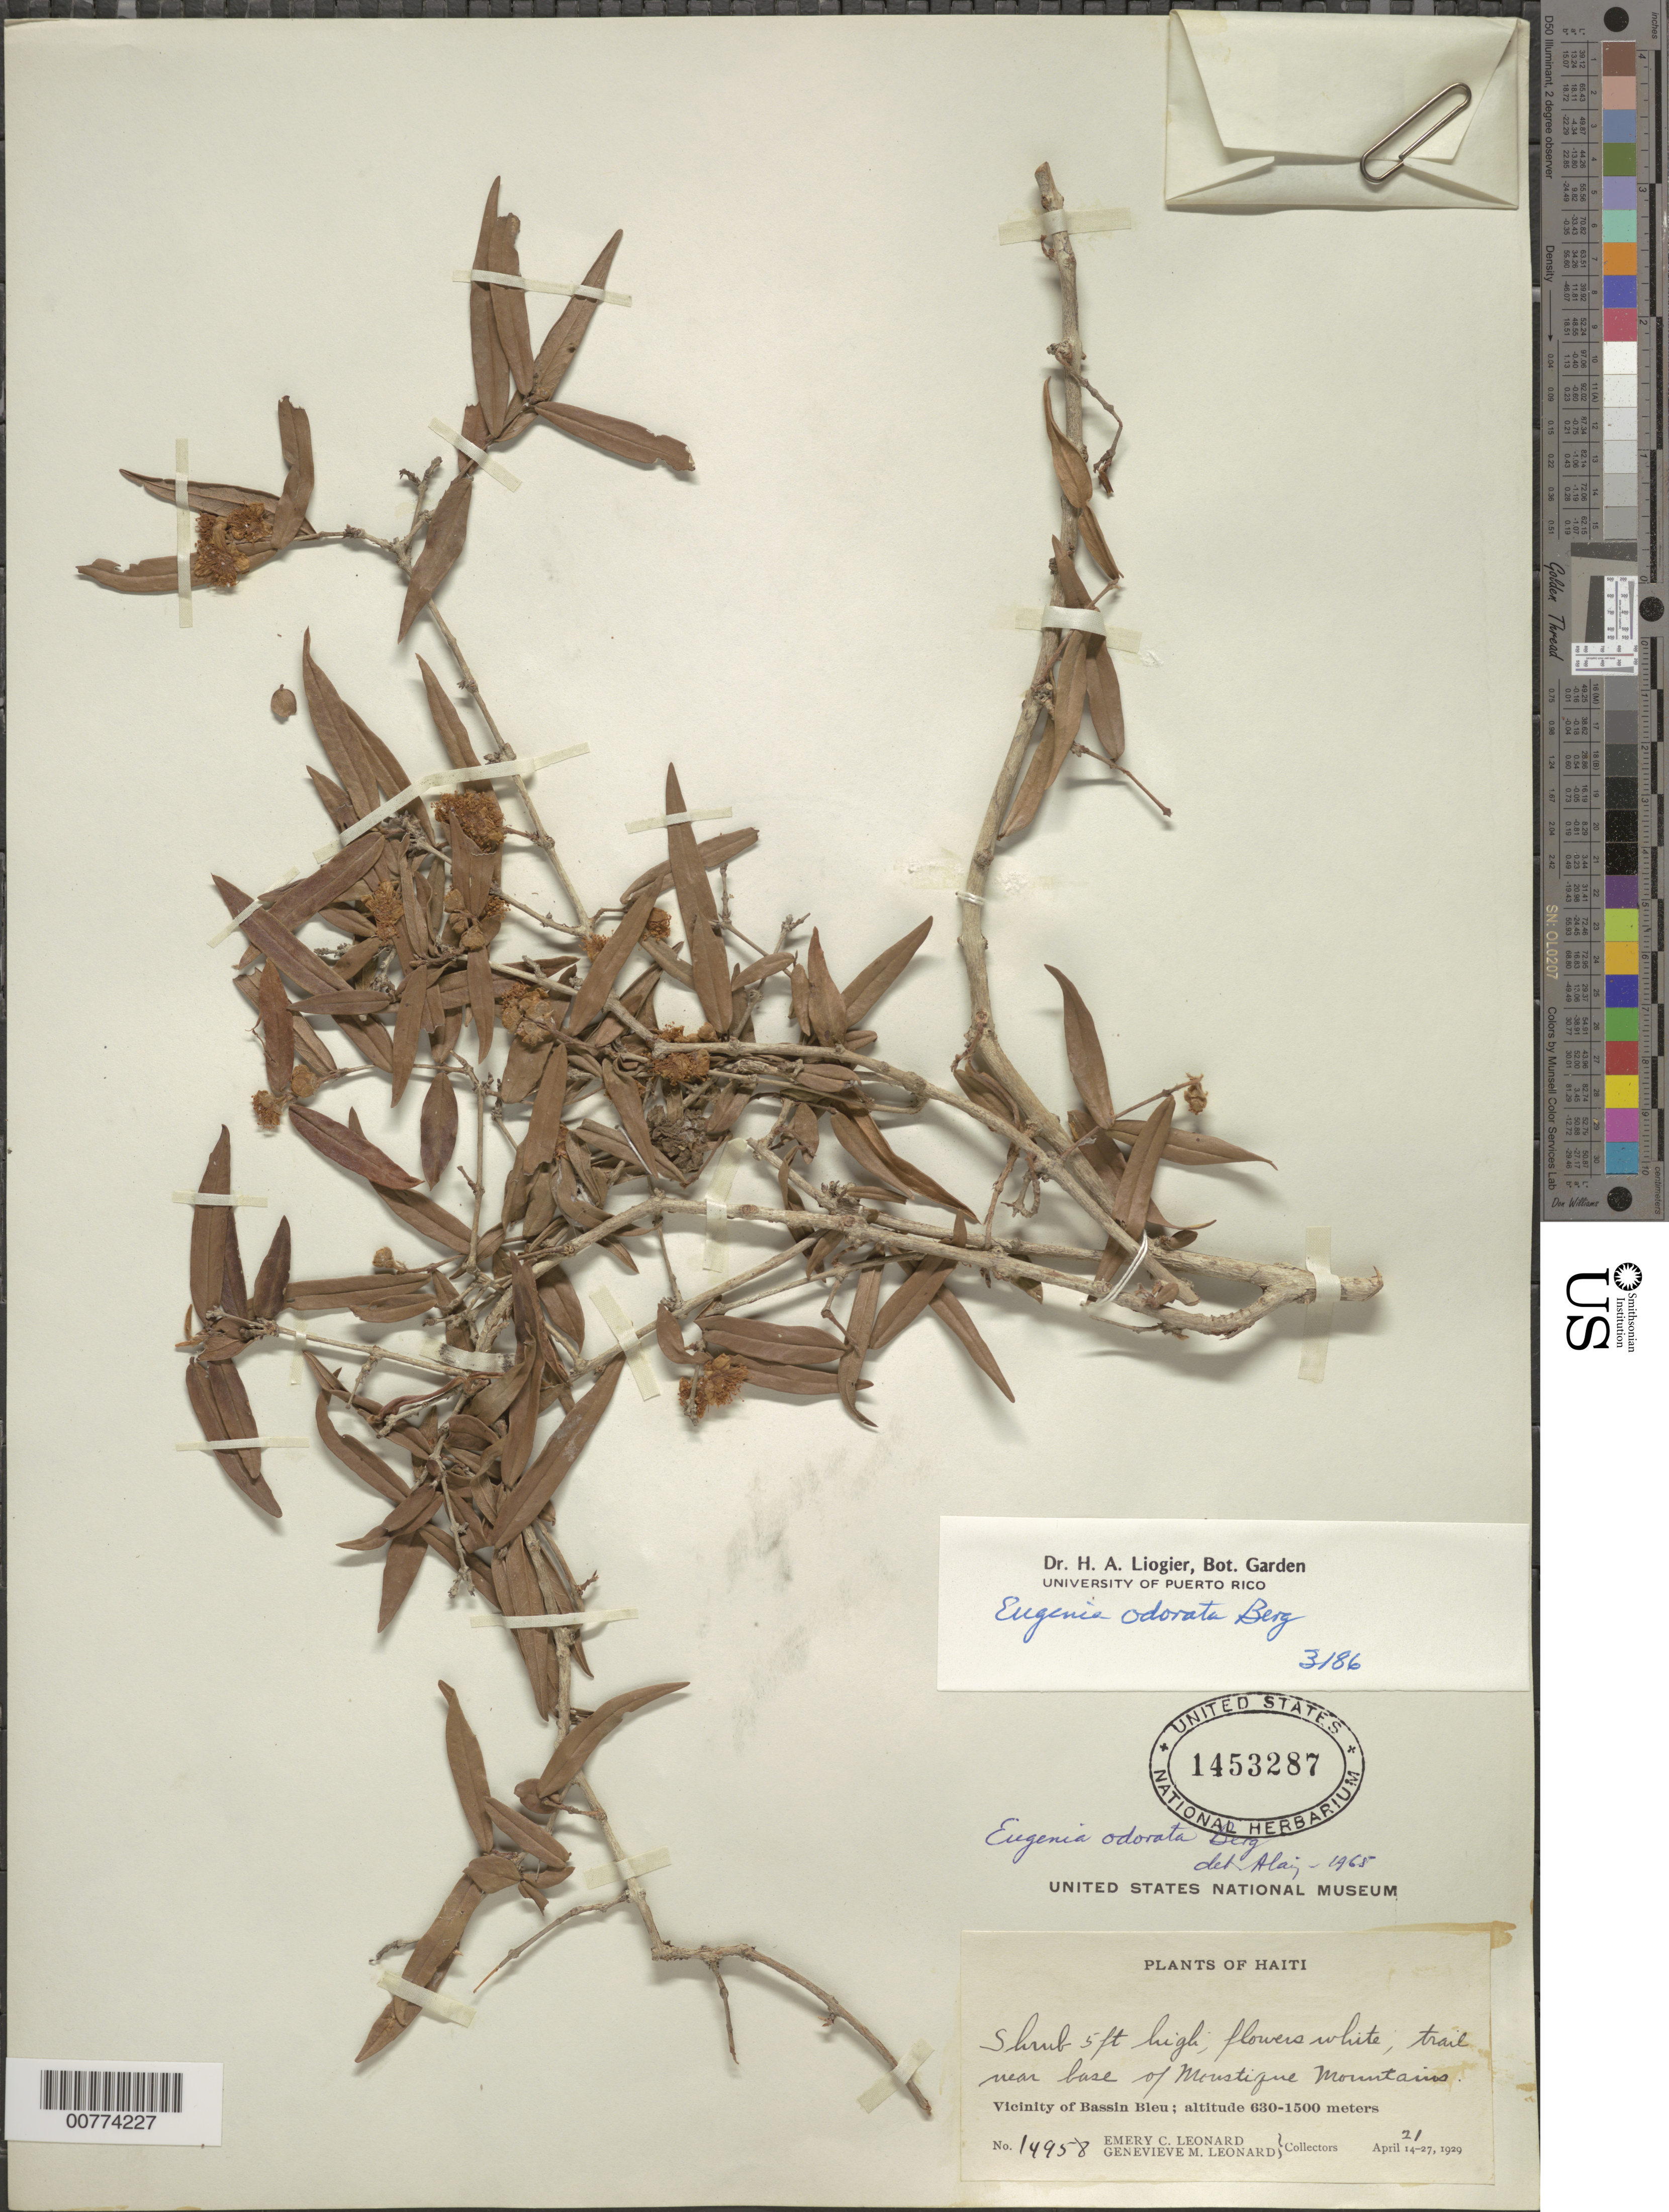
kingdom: Plantae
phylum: Tracheophyta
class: Magnoliopsida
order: Myrtales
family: Myrtaceae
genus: Eugenia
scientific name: Eugenia isabeliana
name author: Kiaersk.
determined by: Liogier, Alain H.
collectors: E. C. Leonard & G. M. Leonard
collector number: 14958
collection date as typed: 21 Apr 1929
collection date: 1929-04-21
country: Haiti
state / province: Nord-Ouest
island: Hispaniola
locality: Vicinity of Bassin Bleu, Moustique Mountains.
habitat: Trail near base of mountains.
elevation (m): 630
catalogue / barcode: US 1453287